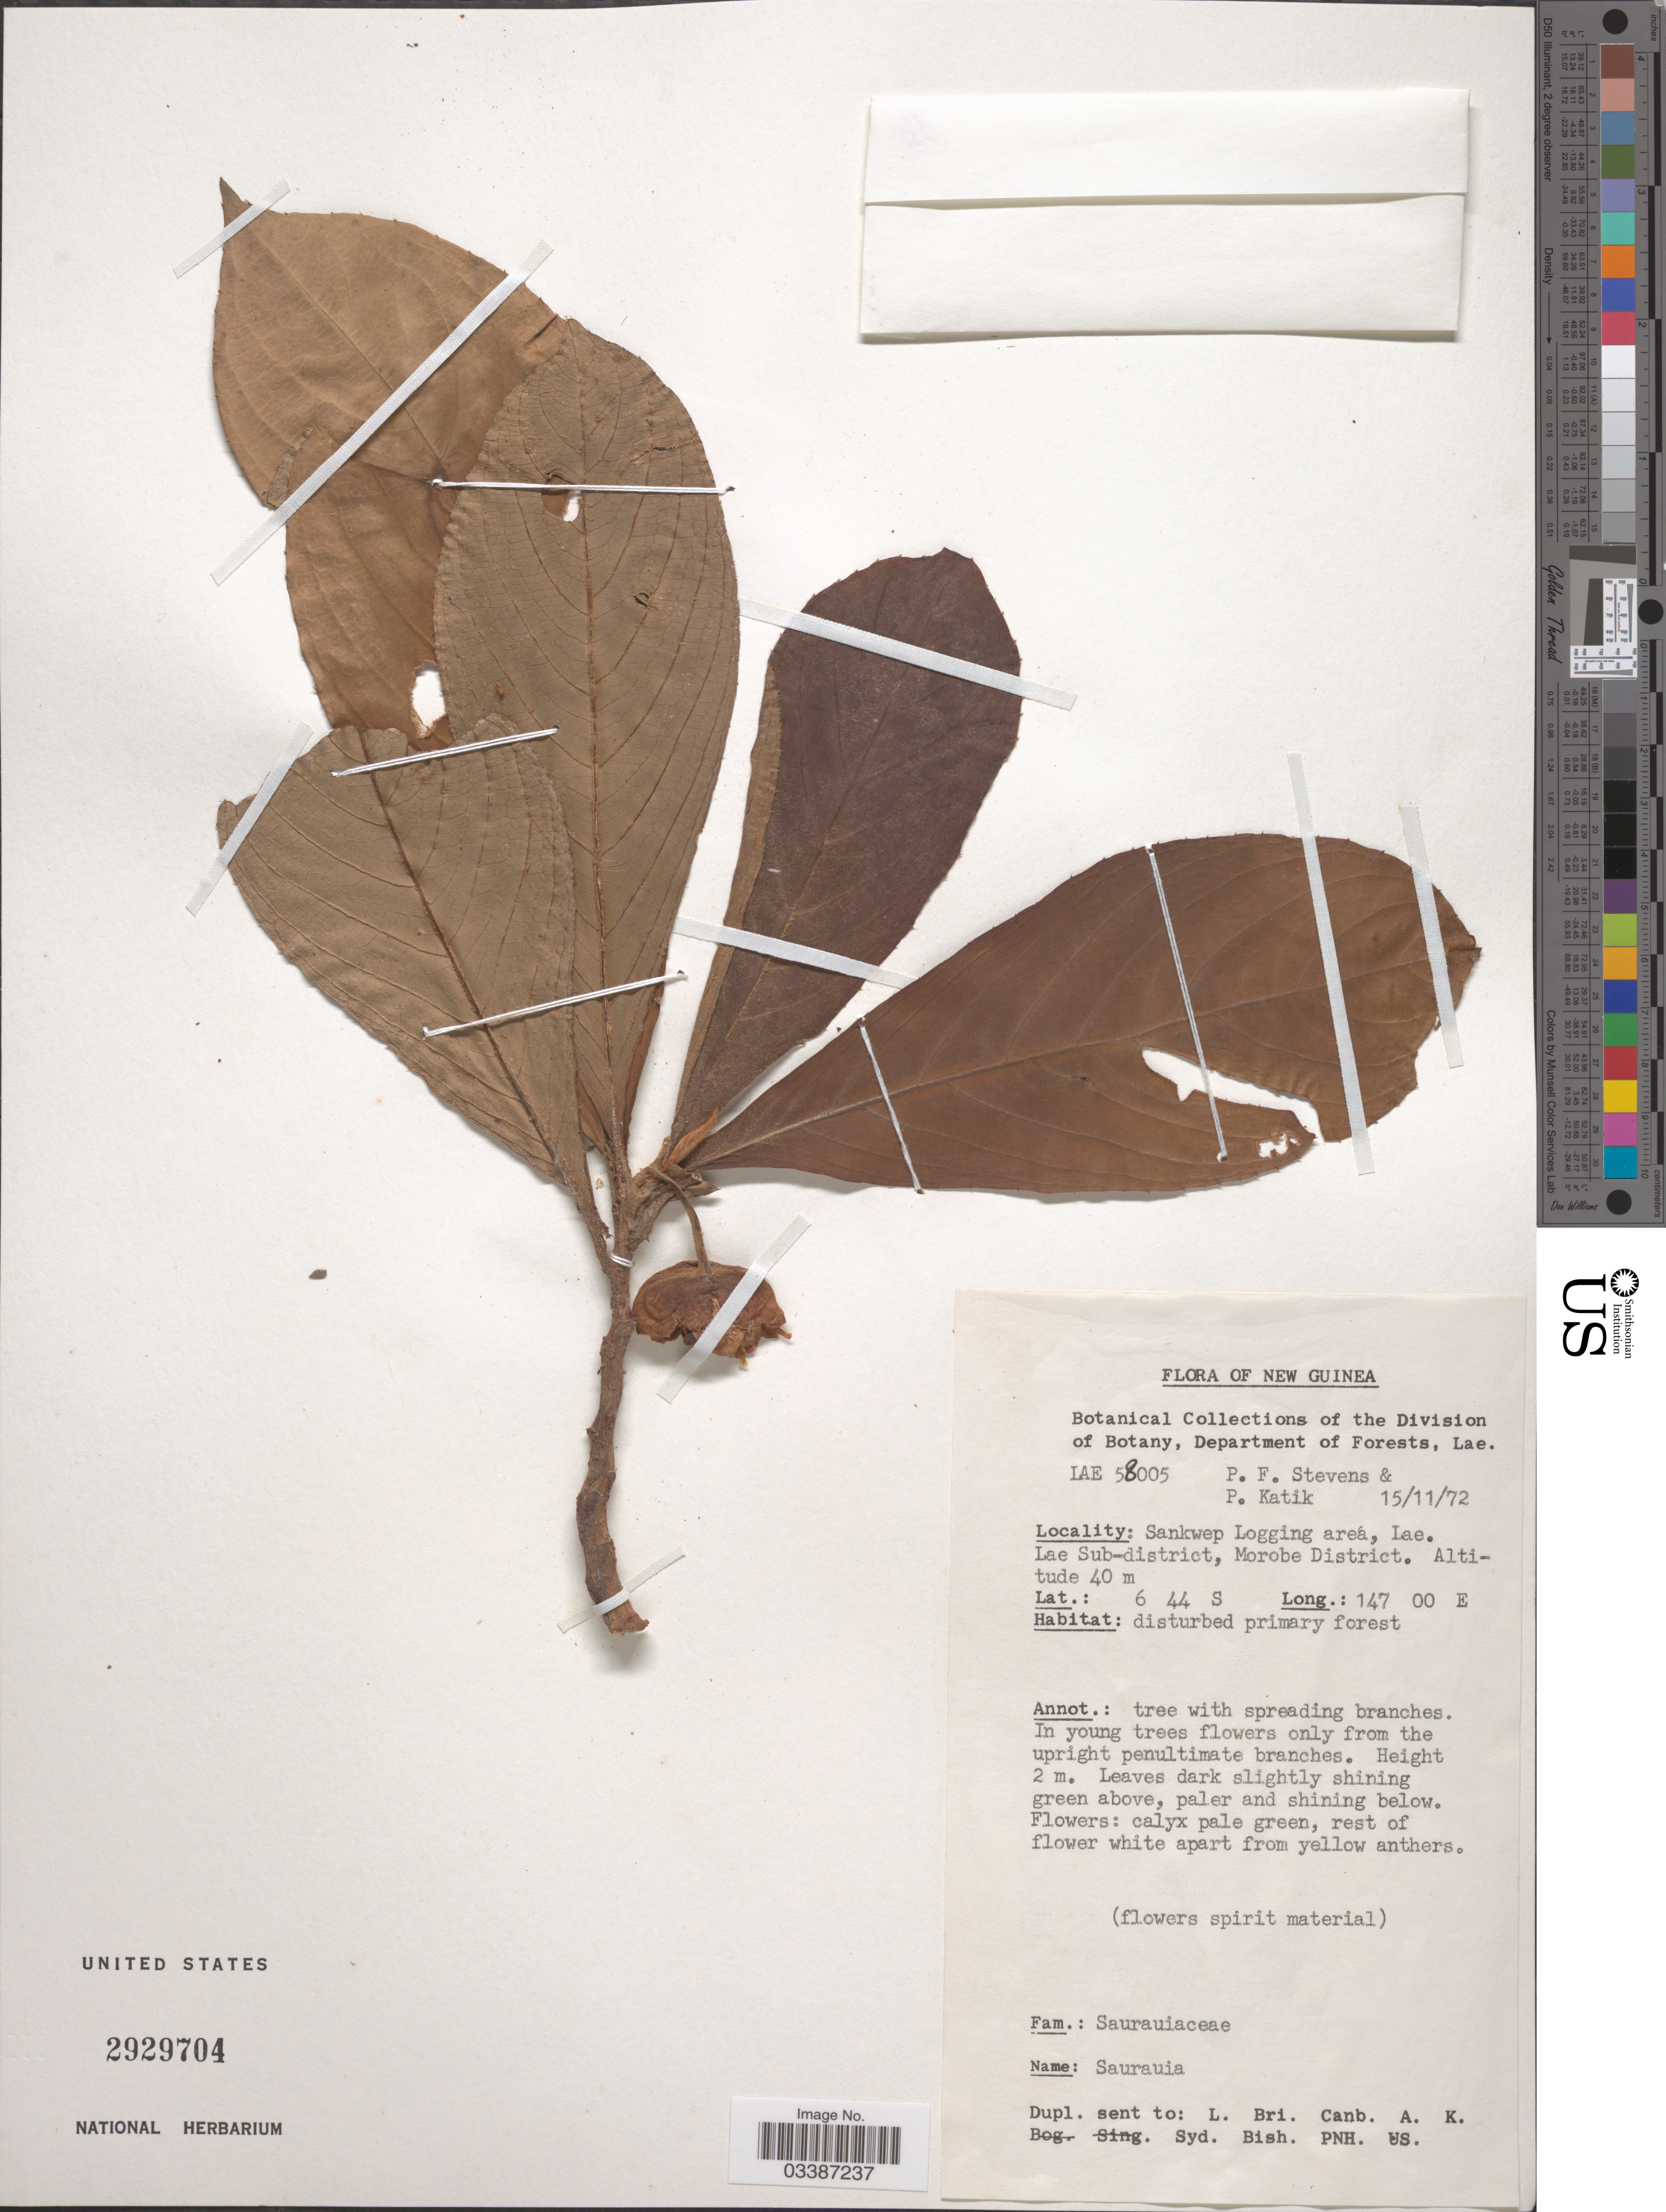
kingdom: Plantae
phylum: Tracheophyta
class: Magnoliopsida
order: Ericales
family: Actinidiaceae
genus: Saurauia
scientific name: Saurauia sp.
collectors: P. F. Stevens & P. Katik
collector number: LAE 58005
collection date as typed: Transcribed d/m/y: 15/11/72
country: Papua New Guinea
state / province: Morobe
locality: New Guinea. Sankwep Logging area, Lae. Lae Sub-district, Morobe District.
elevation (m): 40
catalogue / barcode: US 2929704